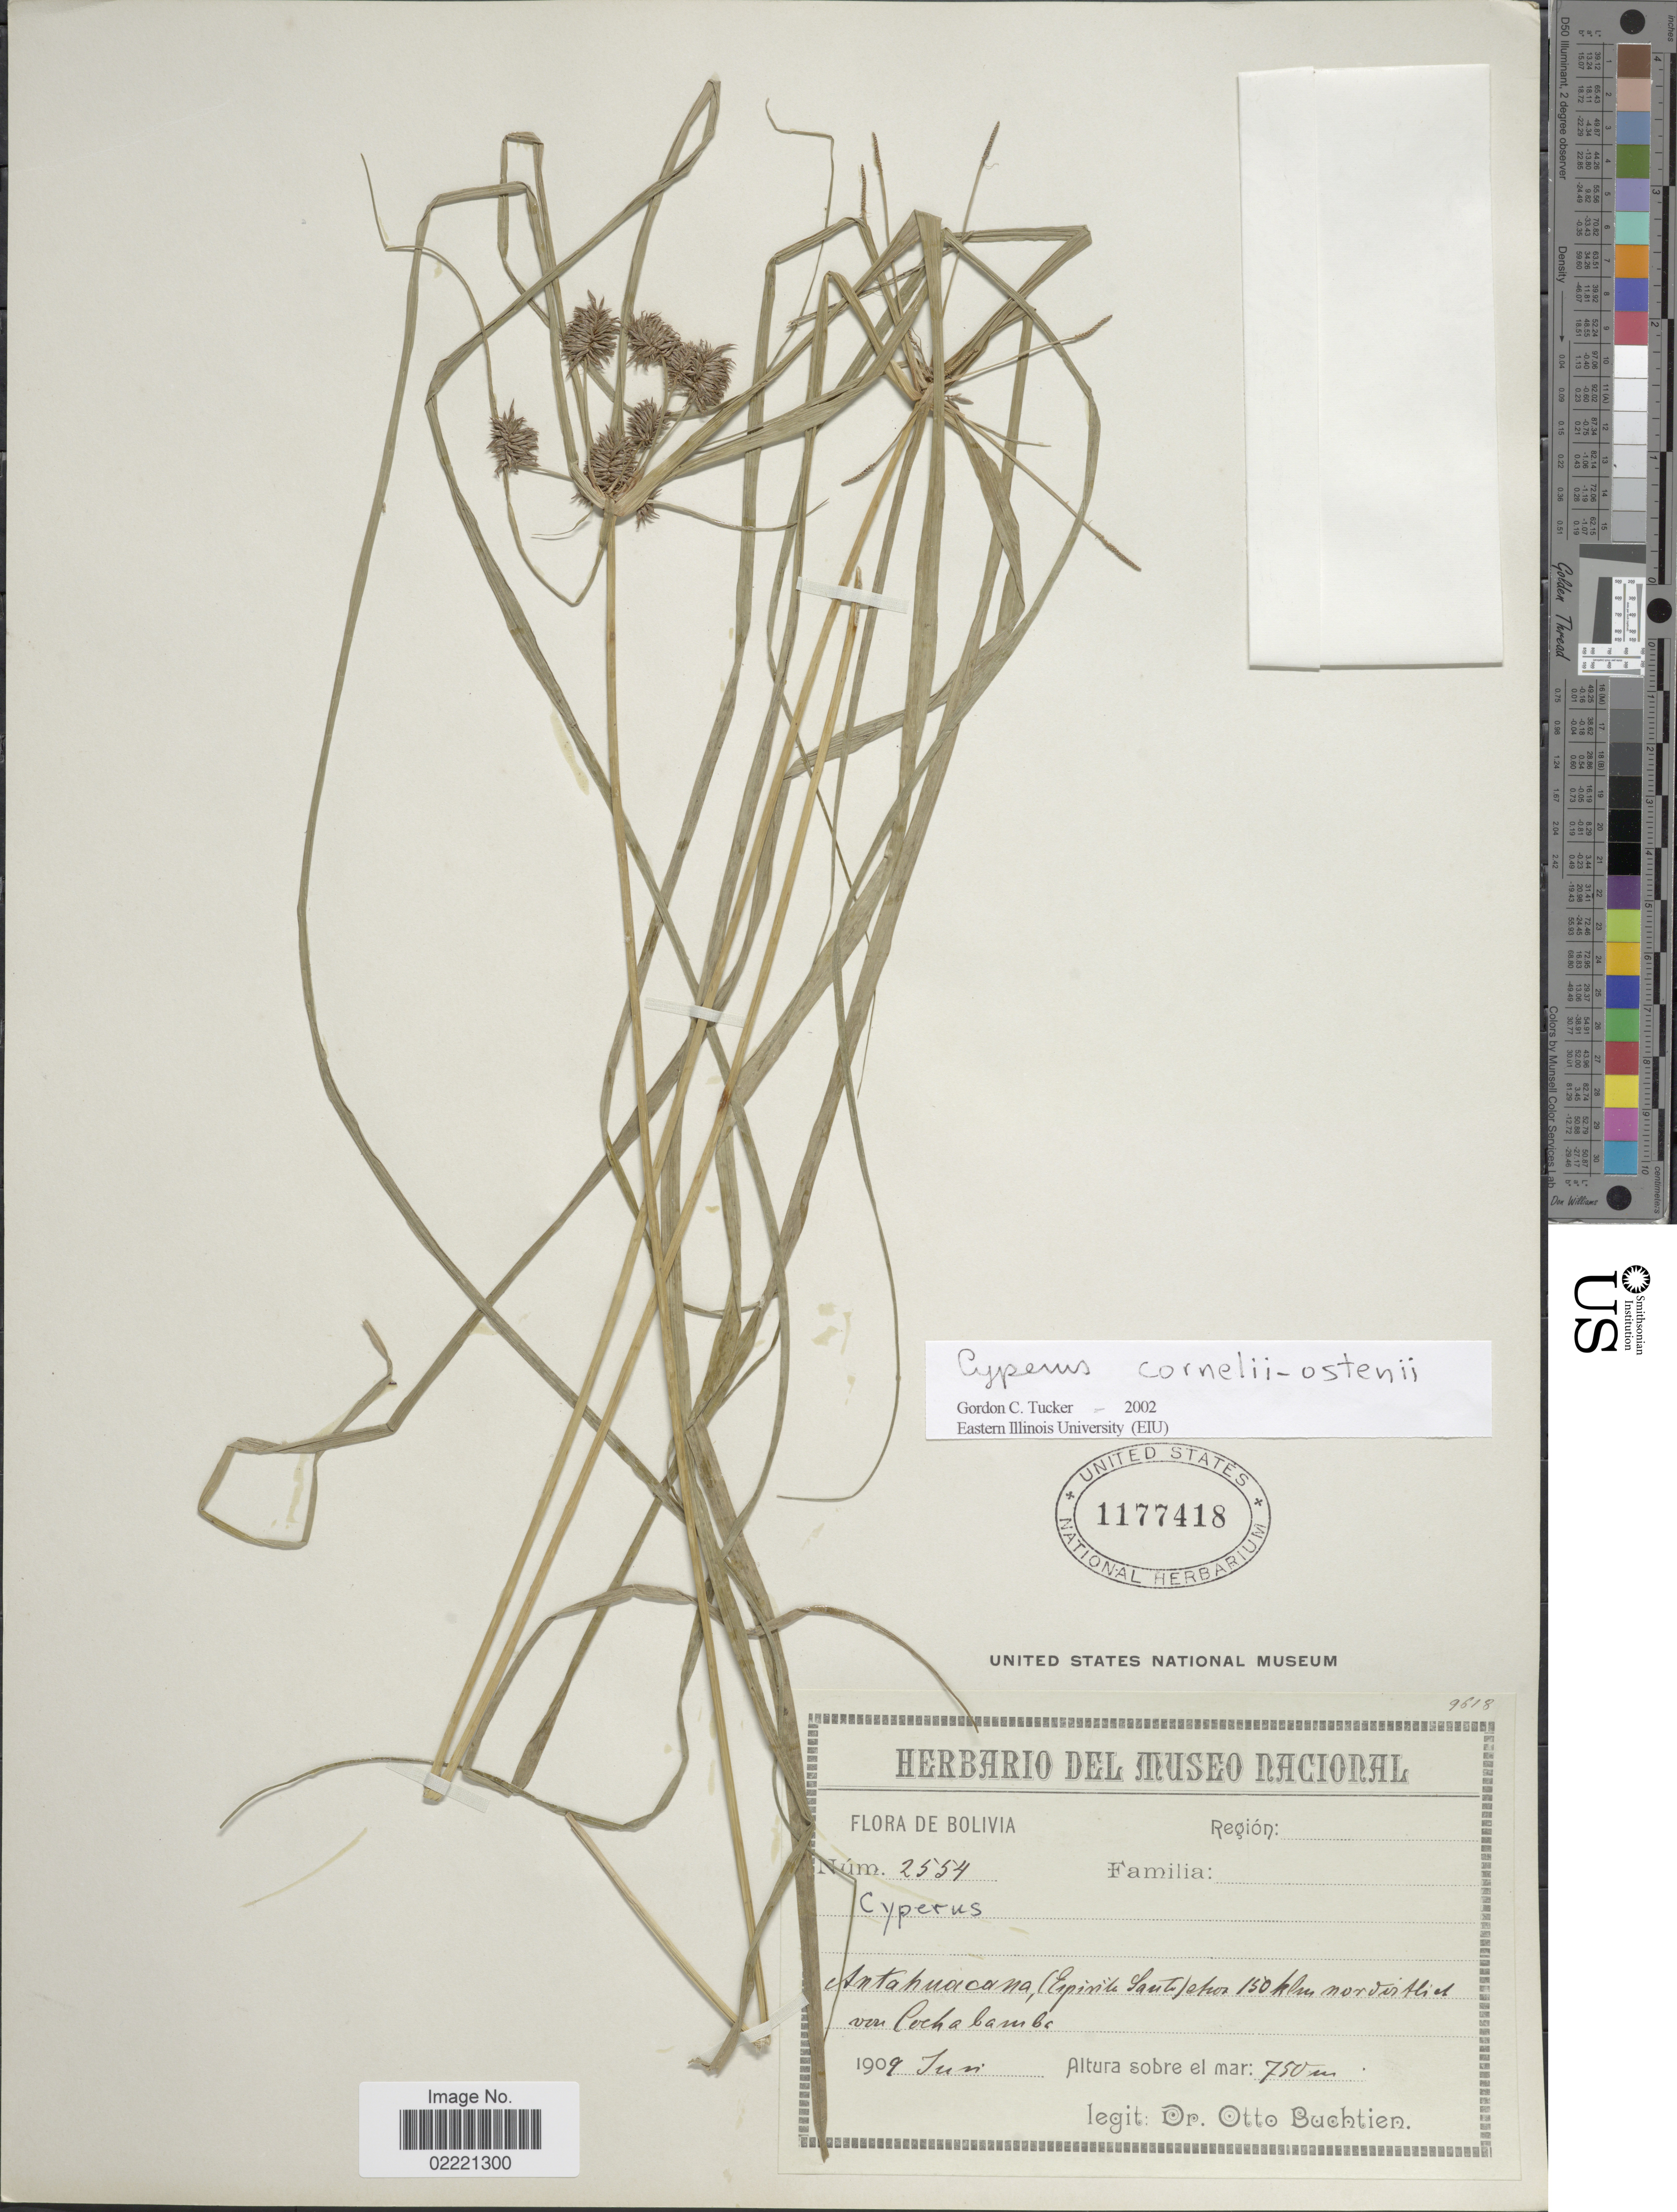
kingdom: Plantae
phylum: Tracheophyta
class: Liliopsida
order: Poales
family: Cyperaceae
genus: Cyperus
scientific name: Cyperus cornelii-ostenii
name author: Kük.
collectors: O. Buchtien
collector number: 2554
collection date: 1909-06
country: Bolivia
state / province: Cochabamba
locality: Antahuacana,(Espiritu Santo), etros 150 km nord ostlieb von Cochabamba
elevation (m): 750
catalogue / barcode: US 1177418